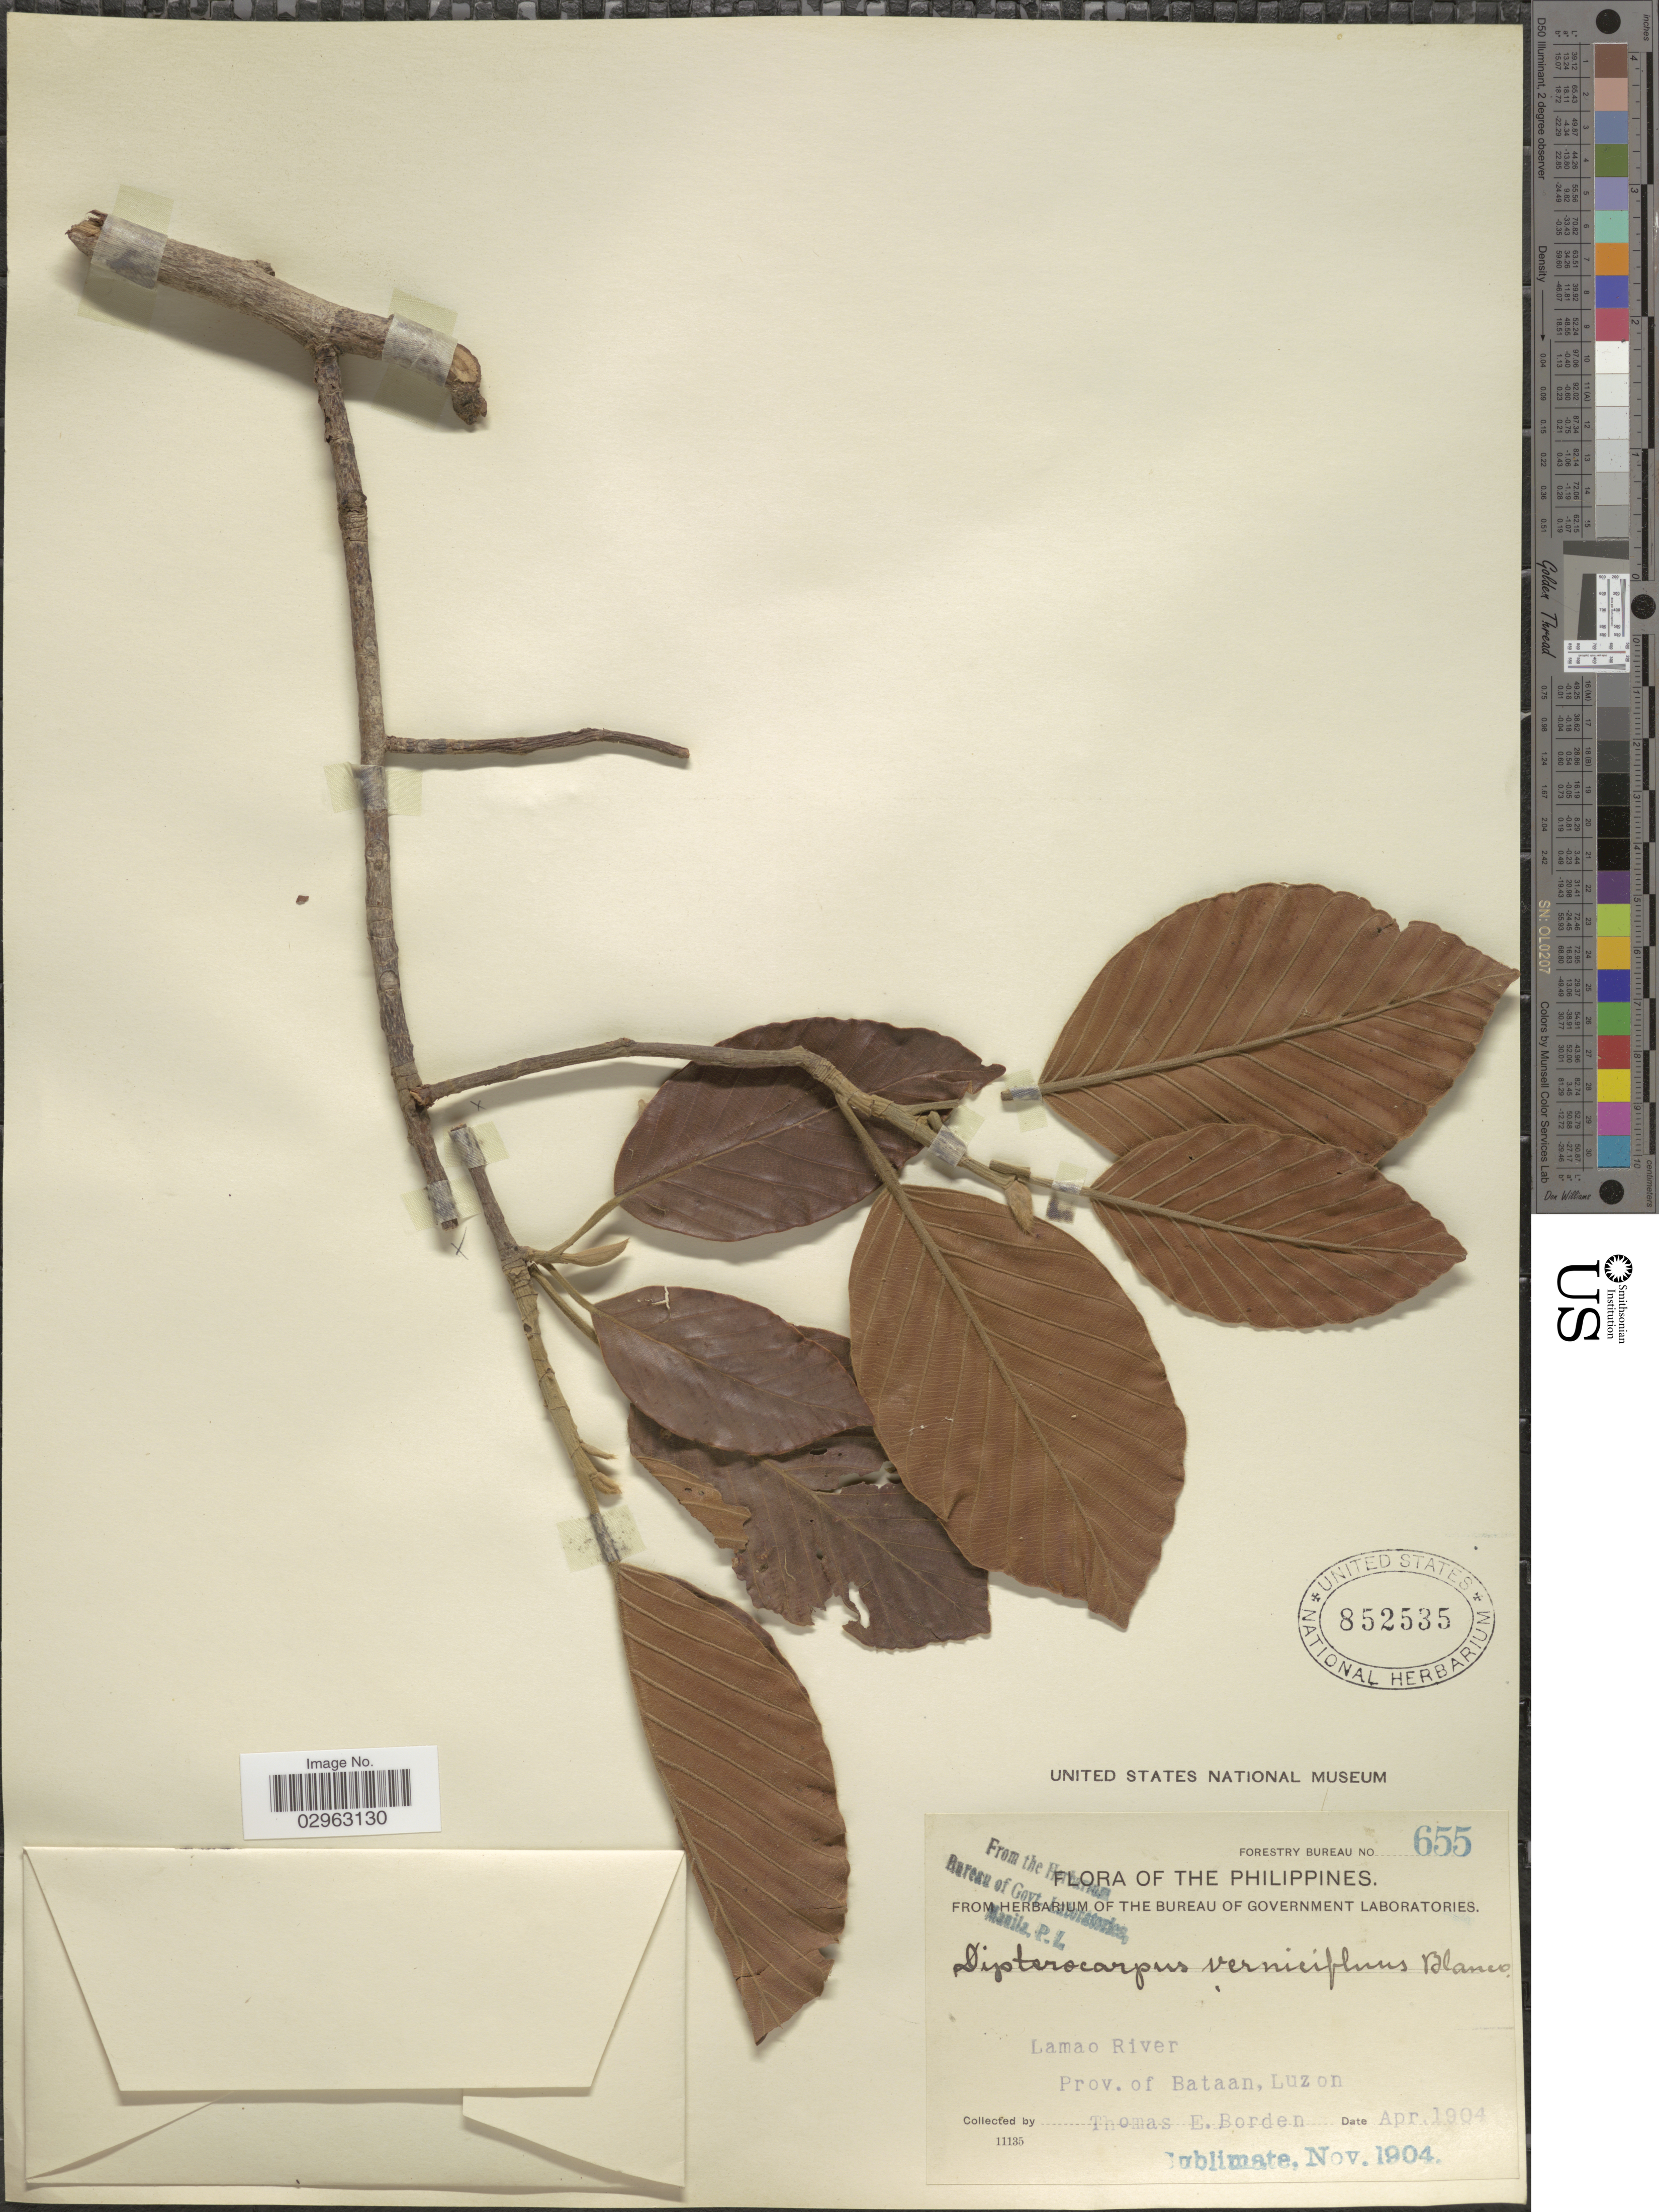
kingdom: Plantae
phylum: Tracheophyta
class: Magnoliopsida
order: Malvales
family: Dipterocarpaceae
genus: Dipterocarpus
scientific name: Dipterocarpus vernicifluus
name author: Blanco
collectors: T. E. Borden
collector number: Forestry Bureau 655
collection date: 1904-04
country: Philippines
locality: Lamao River, Prov. of Bataan, Luzon.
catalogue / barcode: US 852535